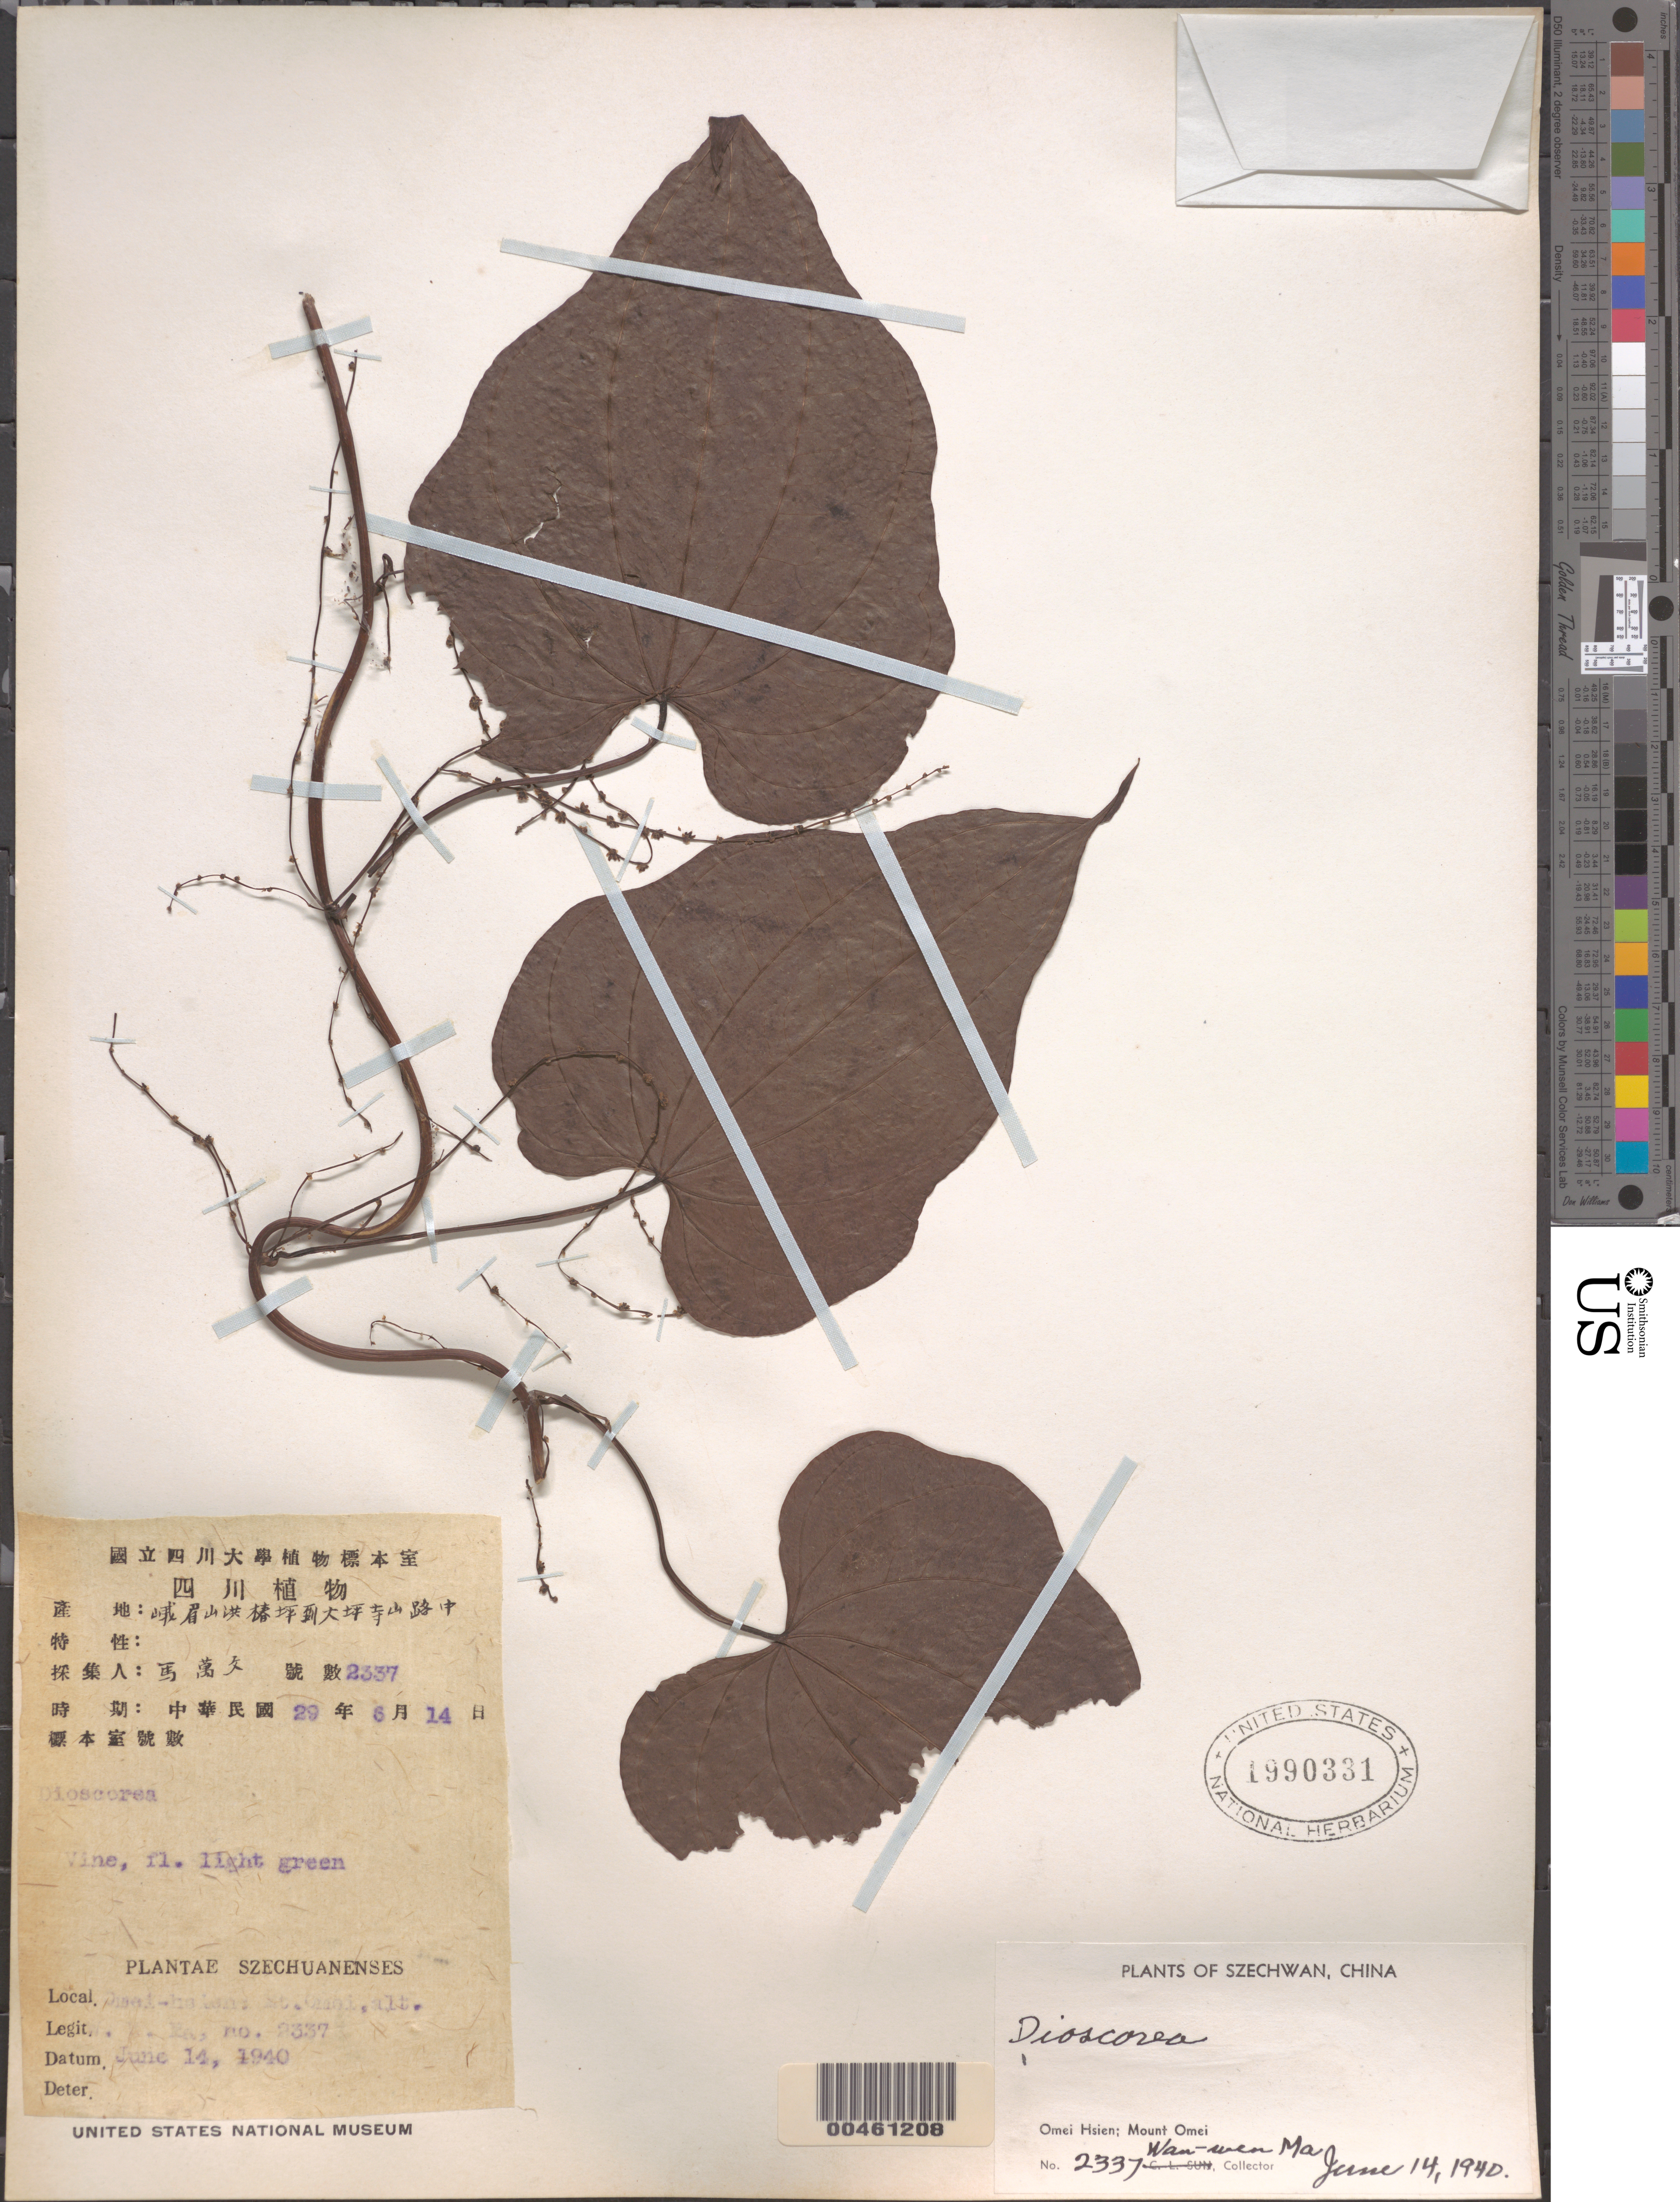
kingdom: Plantae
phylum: Tracheophyta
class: Liliopsida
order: Dioscoreales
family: Dioscoreaceae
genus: Dioscorea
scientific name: Dioscorea sp.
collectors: W. Ma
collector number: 2337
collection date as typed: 14 Jun 1940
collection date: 1940-06-14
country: China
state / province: Sichuan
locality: Mount Omei, O-mei Hsien (district) or Emei Xian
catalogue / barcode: US 1990331